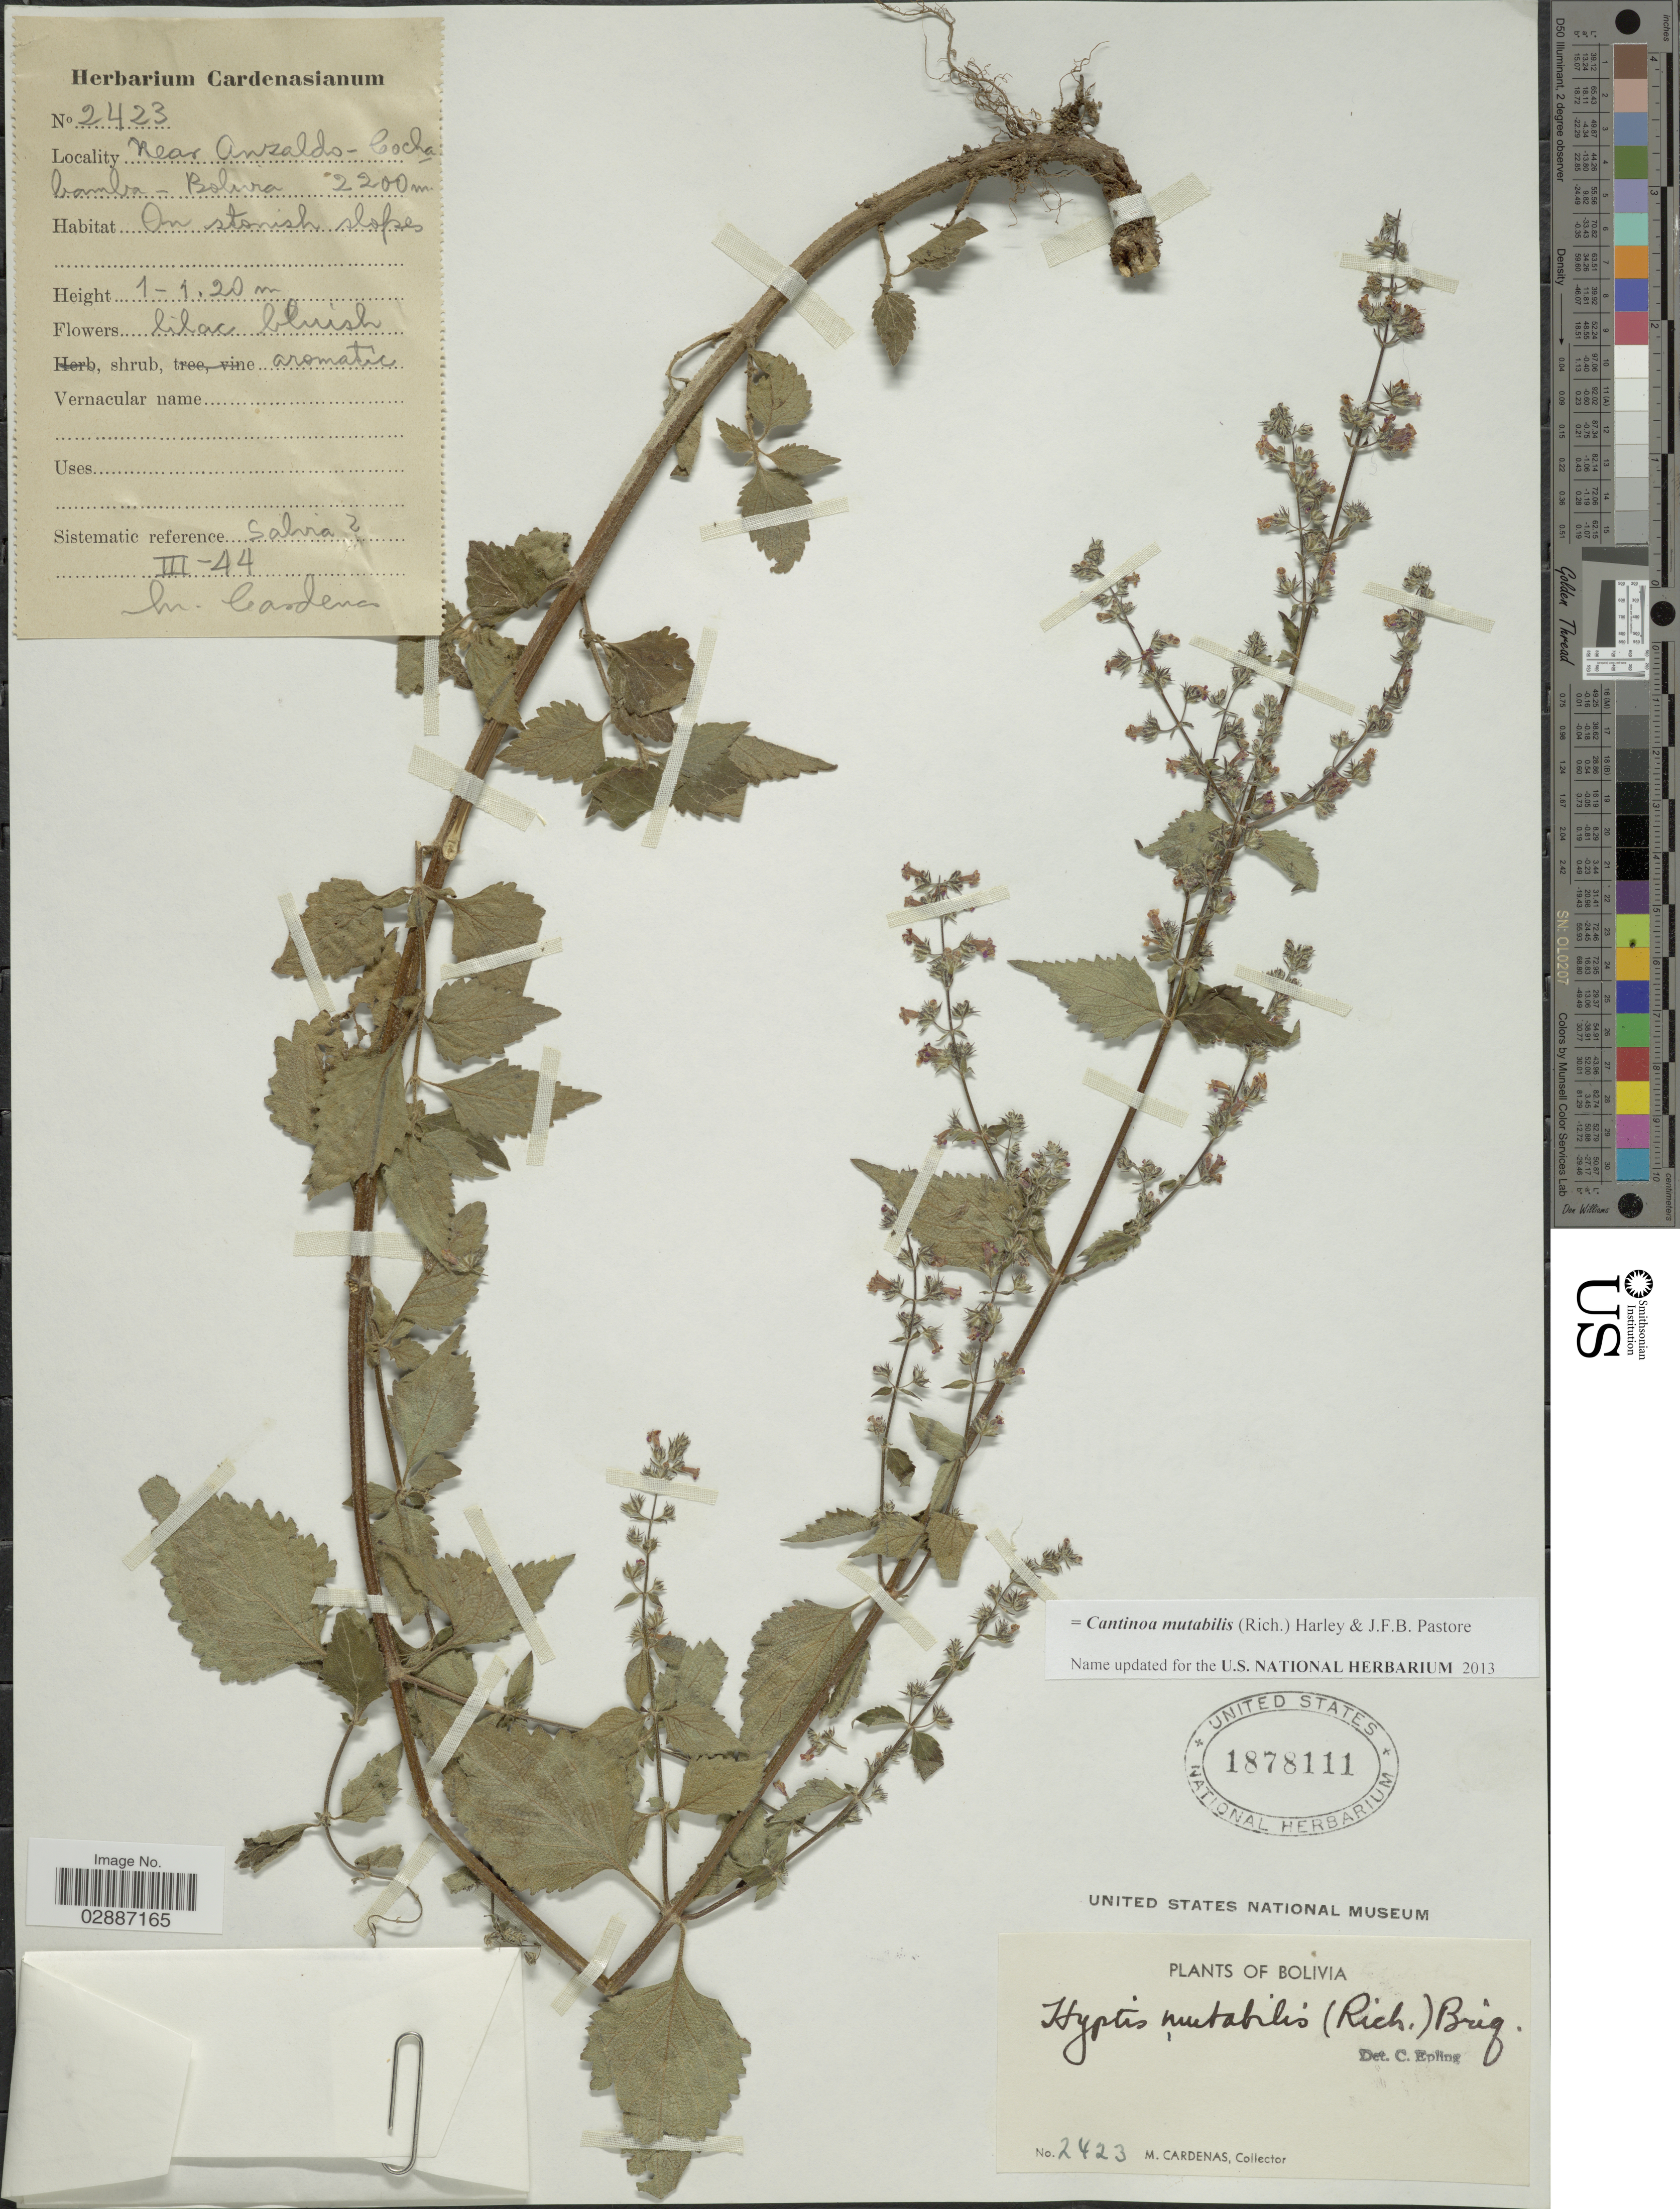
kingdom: Plantae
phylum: Tracheophyta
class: Magnoliopsida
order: Lamiales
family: Lamiaceae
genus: Cantinoa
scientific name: Cantinoa mutabilis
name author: (Epling) Harley & J.F.B. Pastore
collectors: M. Cárdenas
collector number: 2423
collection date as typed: Transcribed d/m/y: /3/44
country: Bolivia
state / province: Cochabamba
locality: Near Anzaldo.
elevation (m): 2200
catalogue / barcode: US 1878111